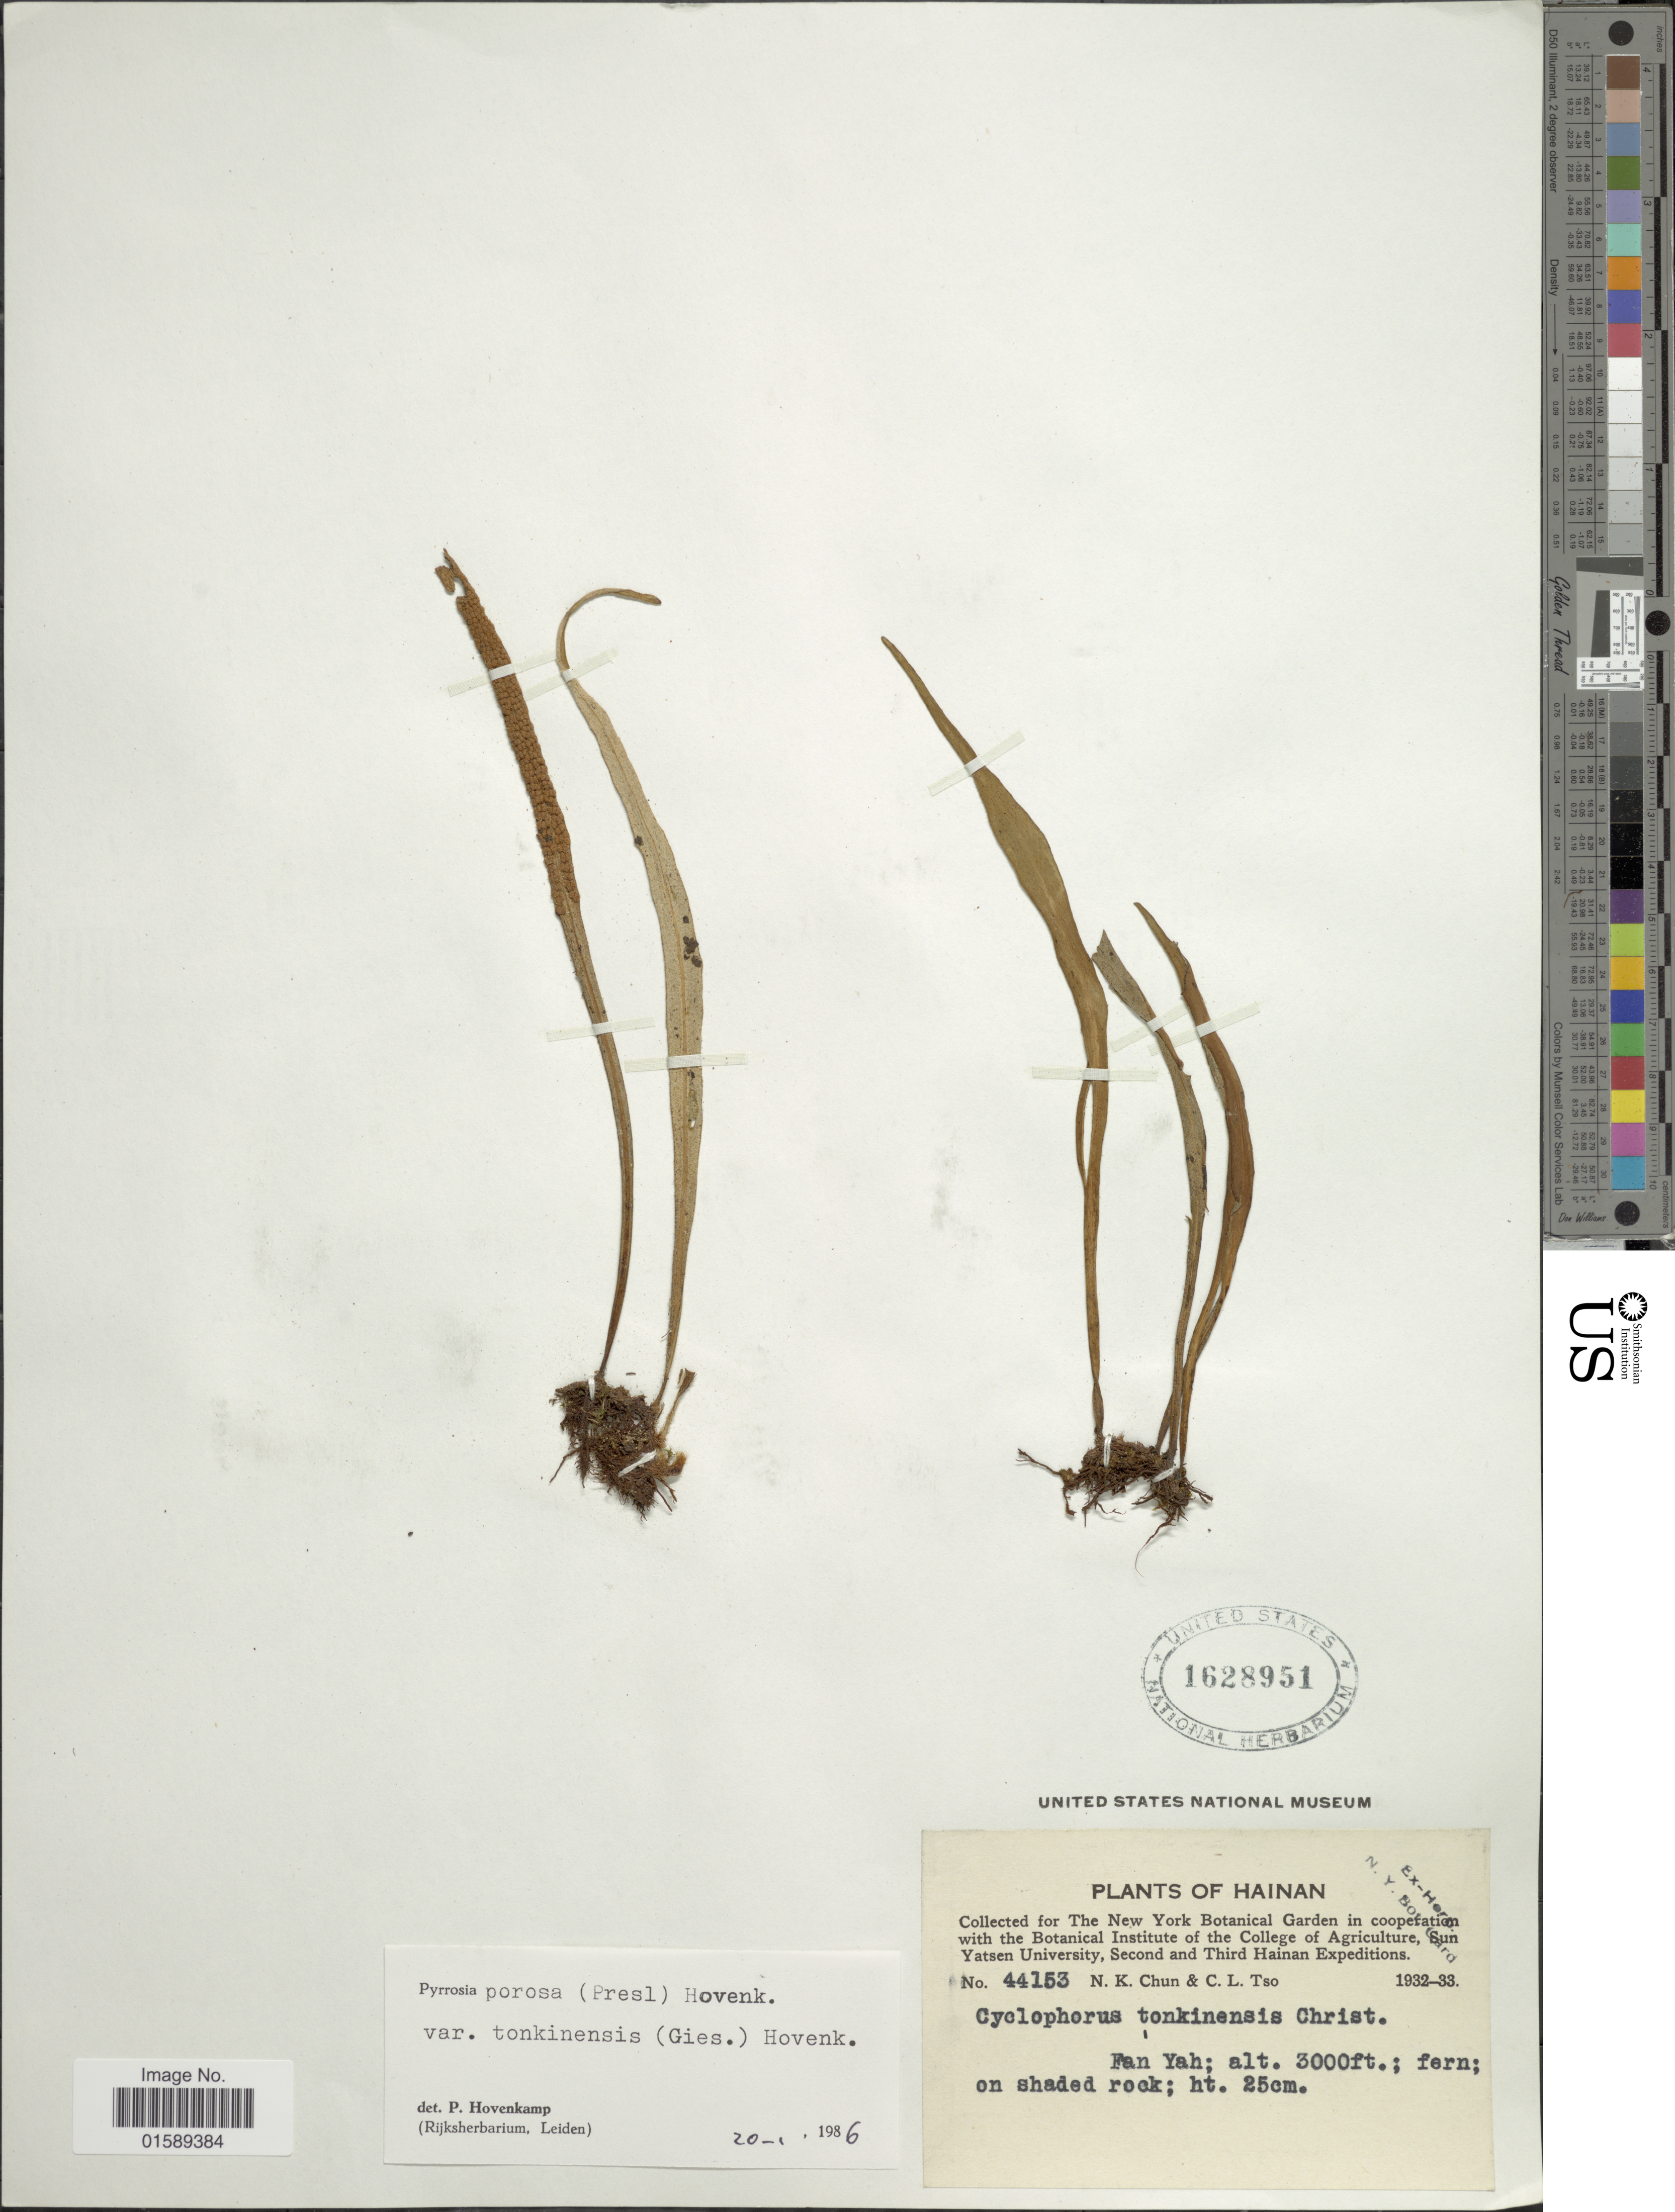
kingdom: Plantae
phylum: Tracheophyta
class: Polypodiopsida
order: Polypodiales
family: Polypodiaceae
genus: Pyrrosia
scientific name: Pyrrosia porosa var. tonkinensis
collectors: N. K. Chun & C. Tso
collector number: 44153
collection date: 1932/1933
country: China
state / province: Hainan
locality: Hainan, Fan Yah.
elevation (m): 914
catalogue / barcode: US 1628951